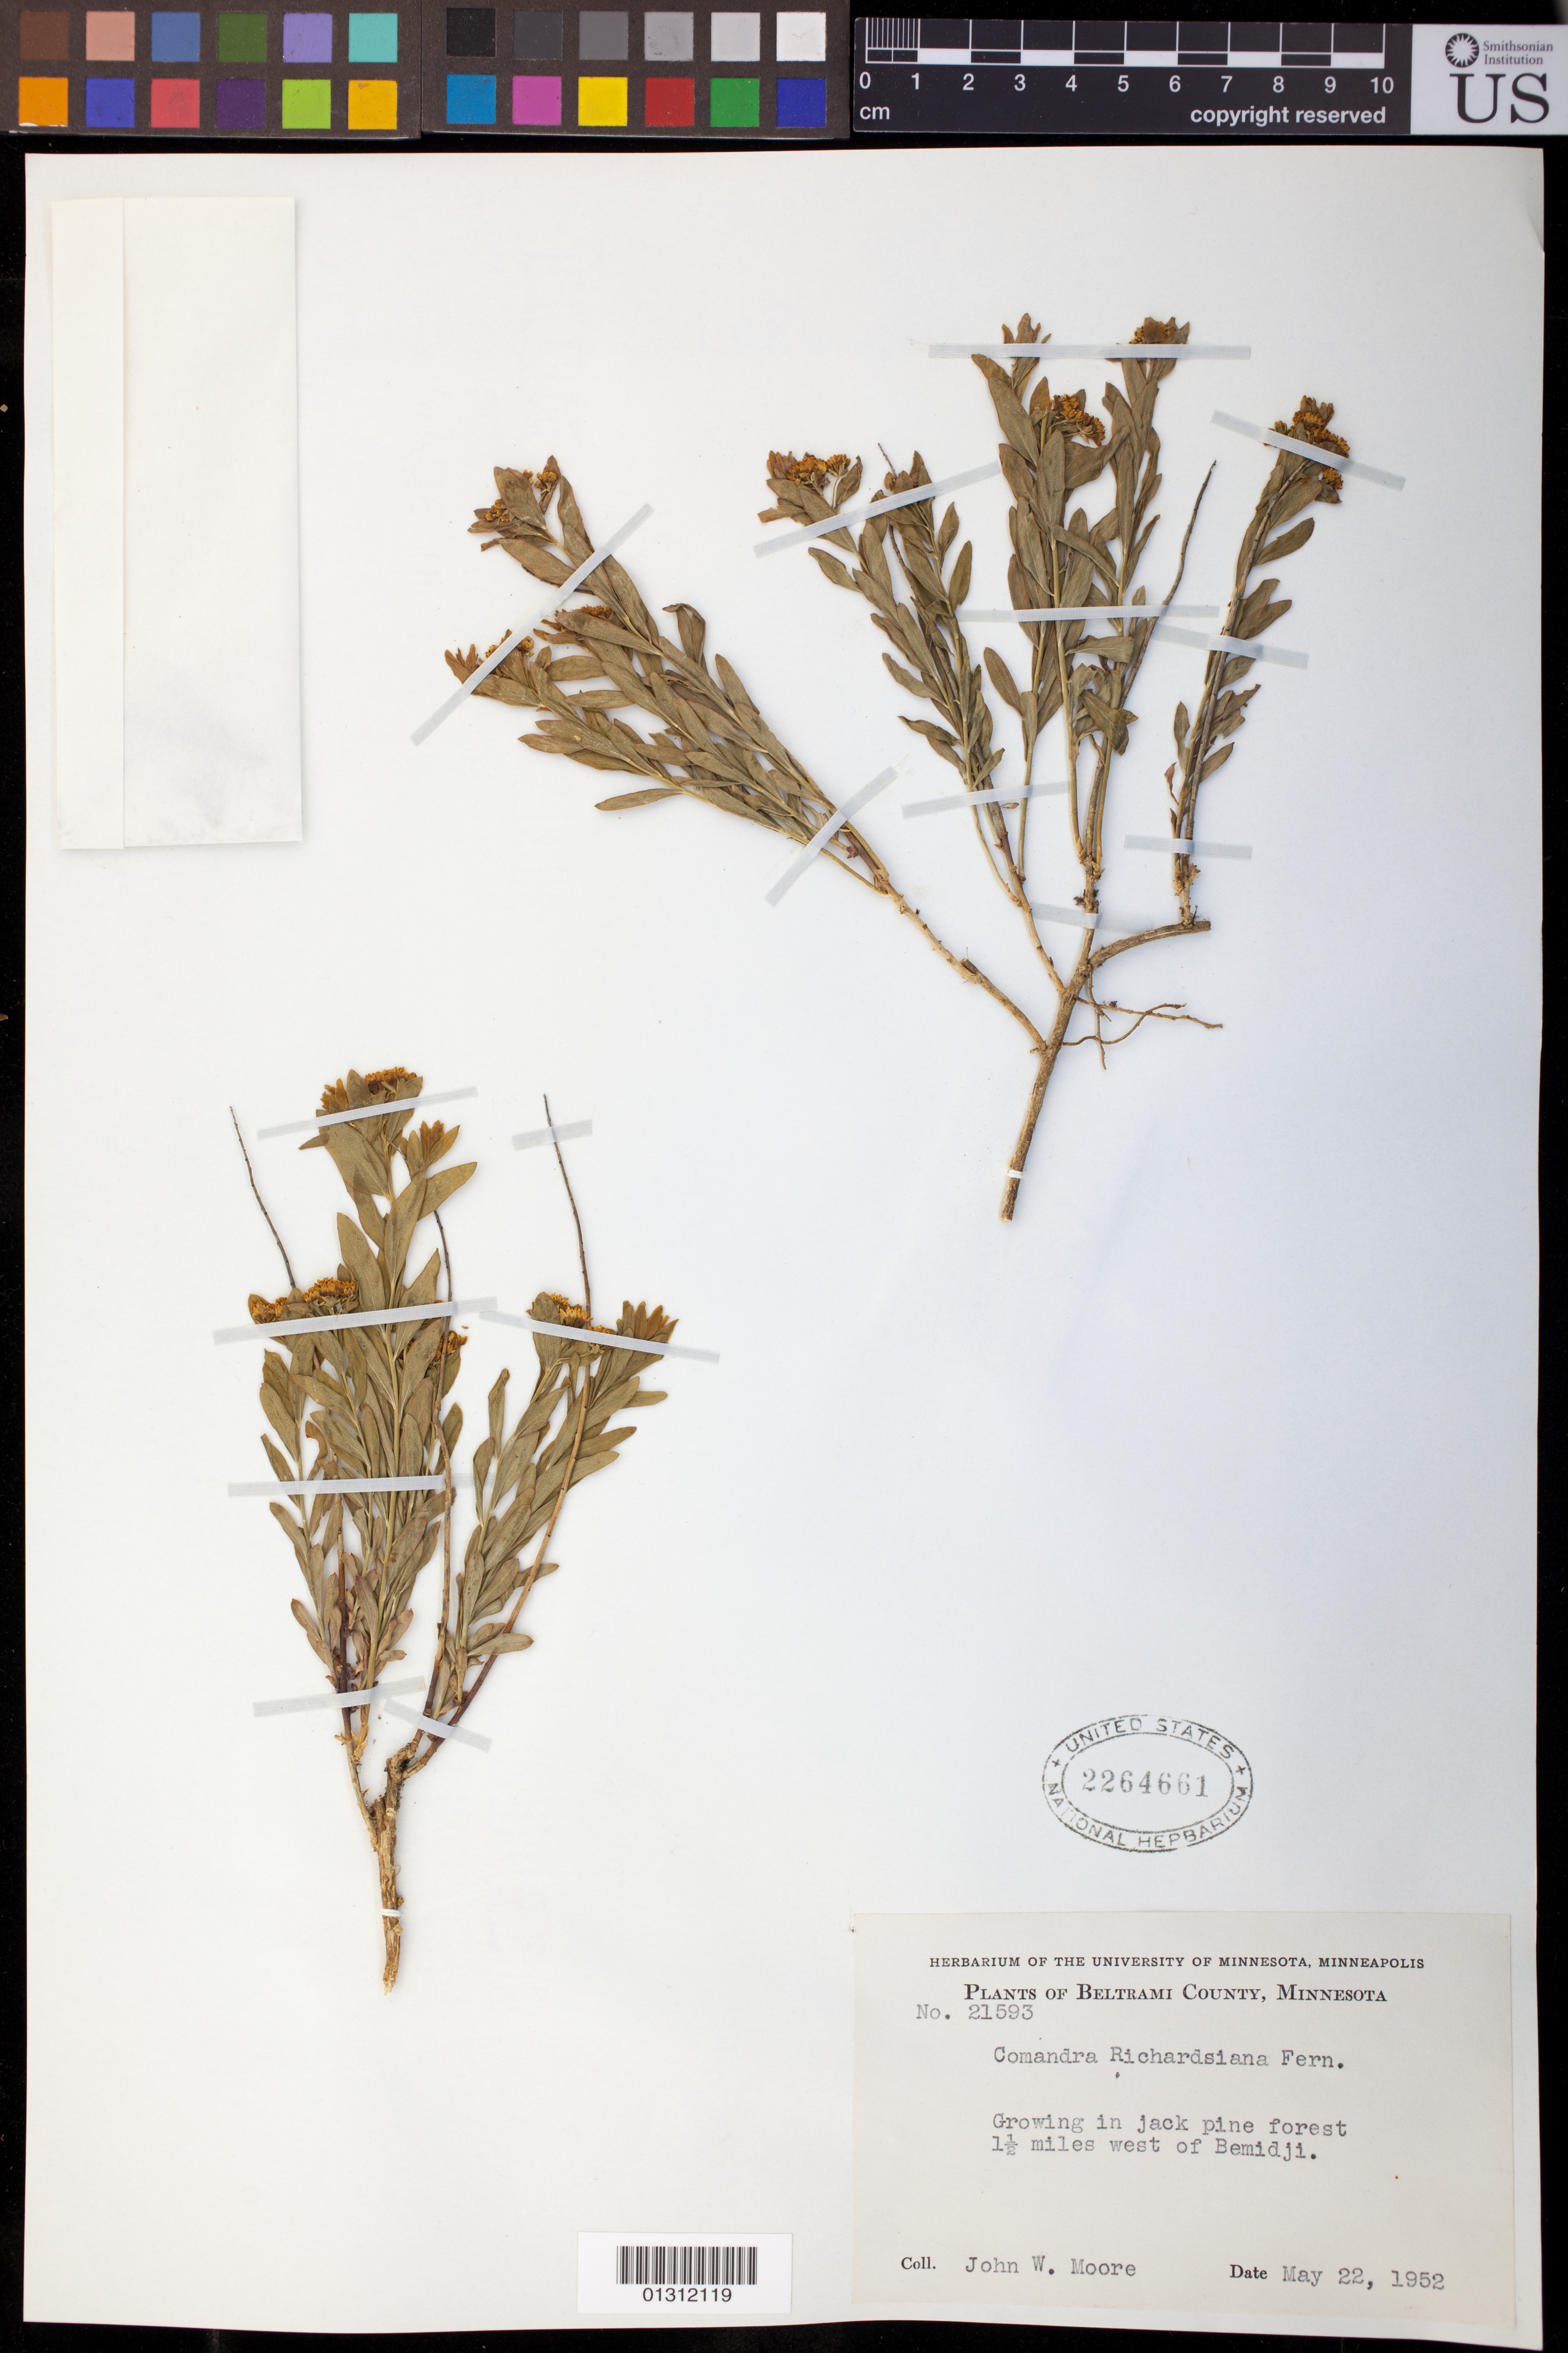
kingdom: Plantae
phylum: Tracheophyta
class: Magnoliopsida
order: Santalales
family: Comandraceae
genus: Comandra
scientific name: Comandra richardsiana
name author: Fernald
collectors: J. Moore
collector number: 21593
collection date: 1952-05-22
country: United States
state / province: Minnesota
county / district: Beltrami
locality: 1.5 miles west of Bemidji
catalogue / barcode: US 2264661